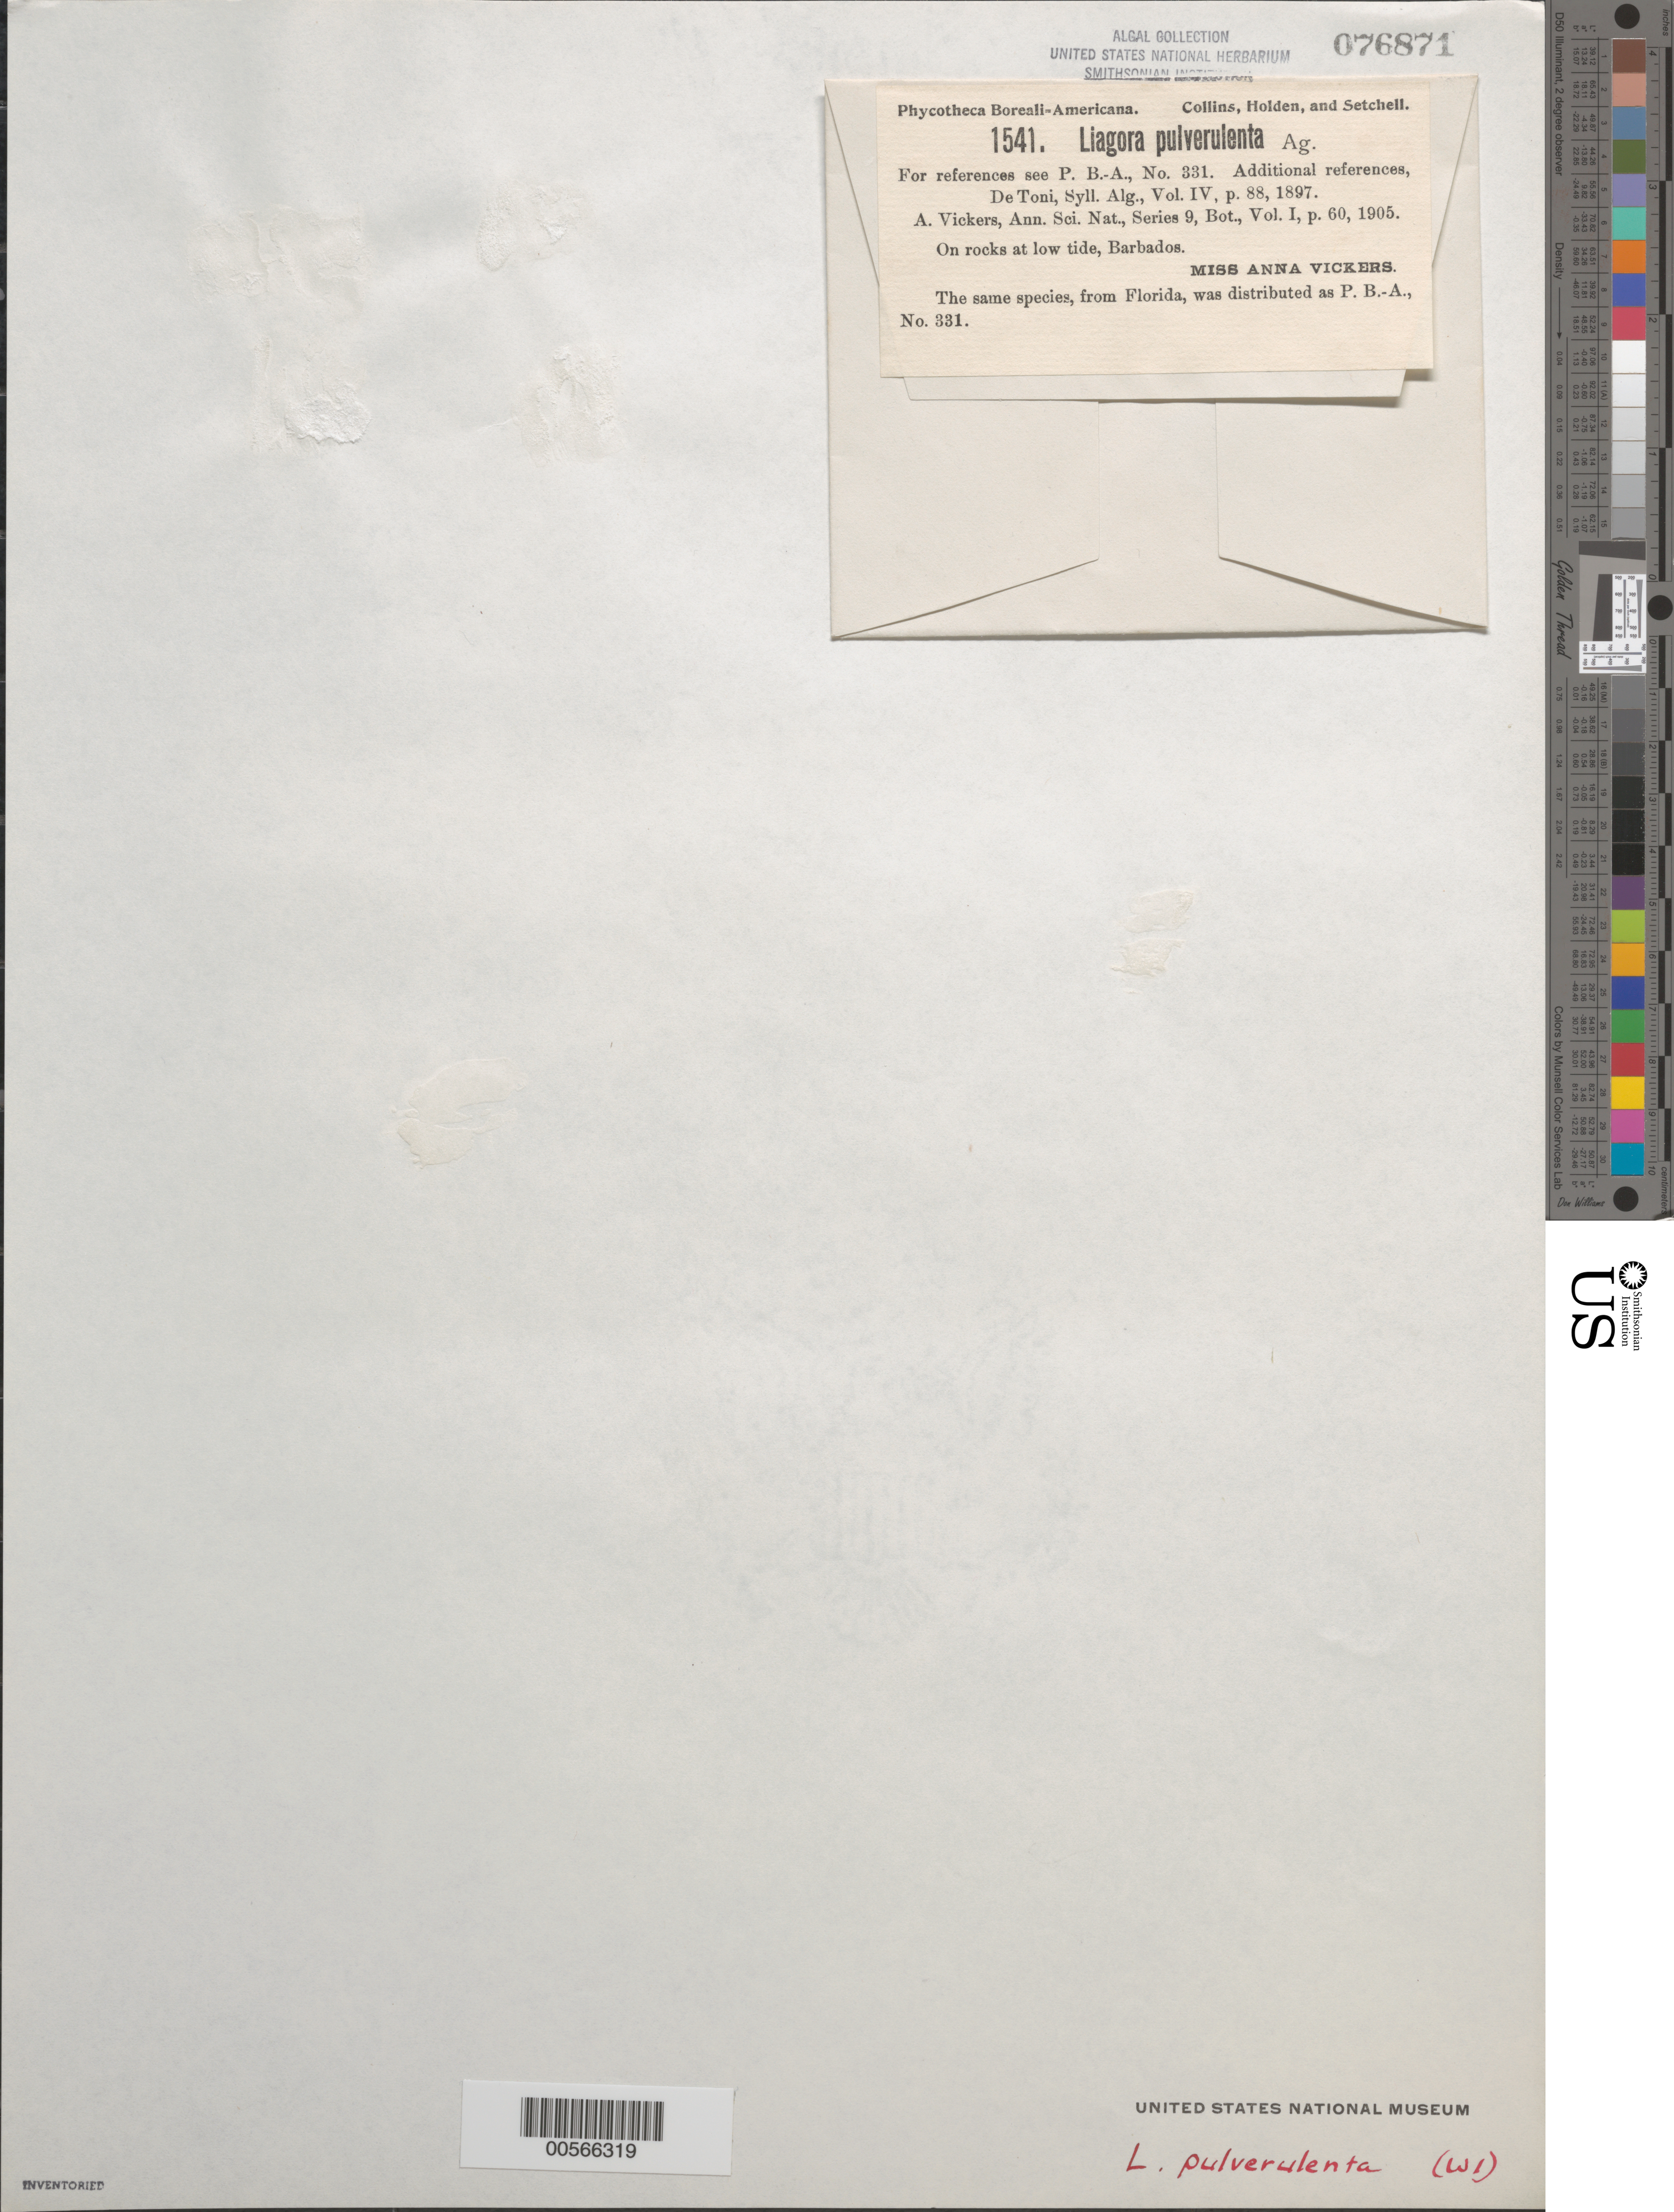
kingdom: Plantae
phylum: Rhodophyta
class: Florideophyceae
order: Nemaliales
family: Liagoraceae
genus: Liagora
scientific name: Liagora ceranoides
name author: J.V.Lamouroux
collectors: A. Vickers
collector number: PB-A 1541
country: Barbados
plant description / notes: Collins, Holden & Setchell, Phycotheca Boreali-Americana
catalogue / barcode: US 76871